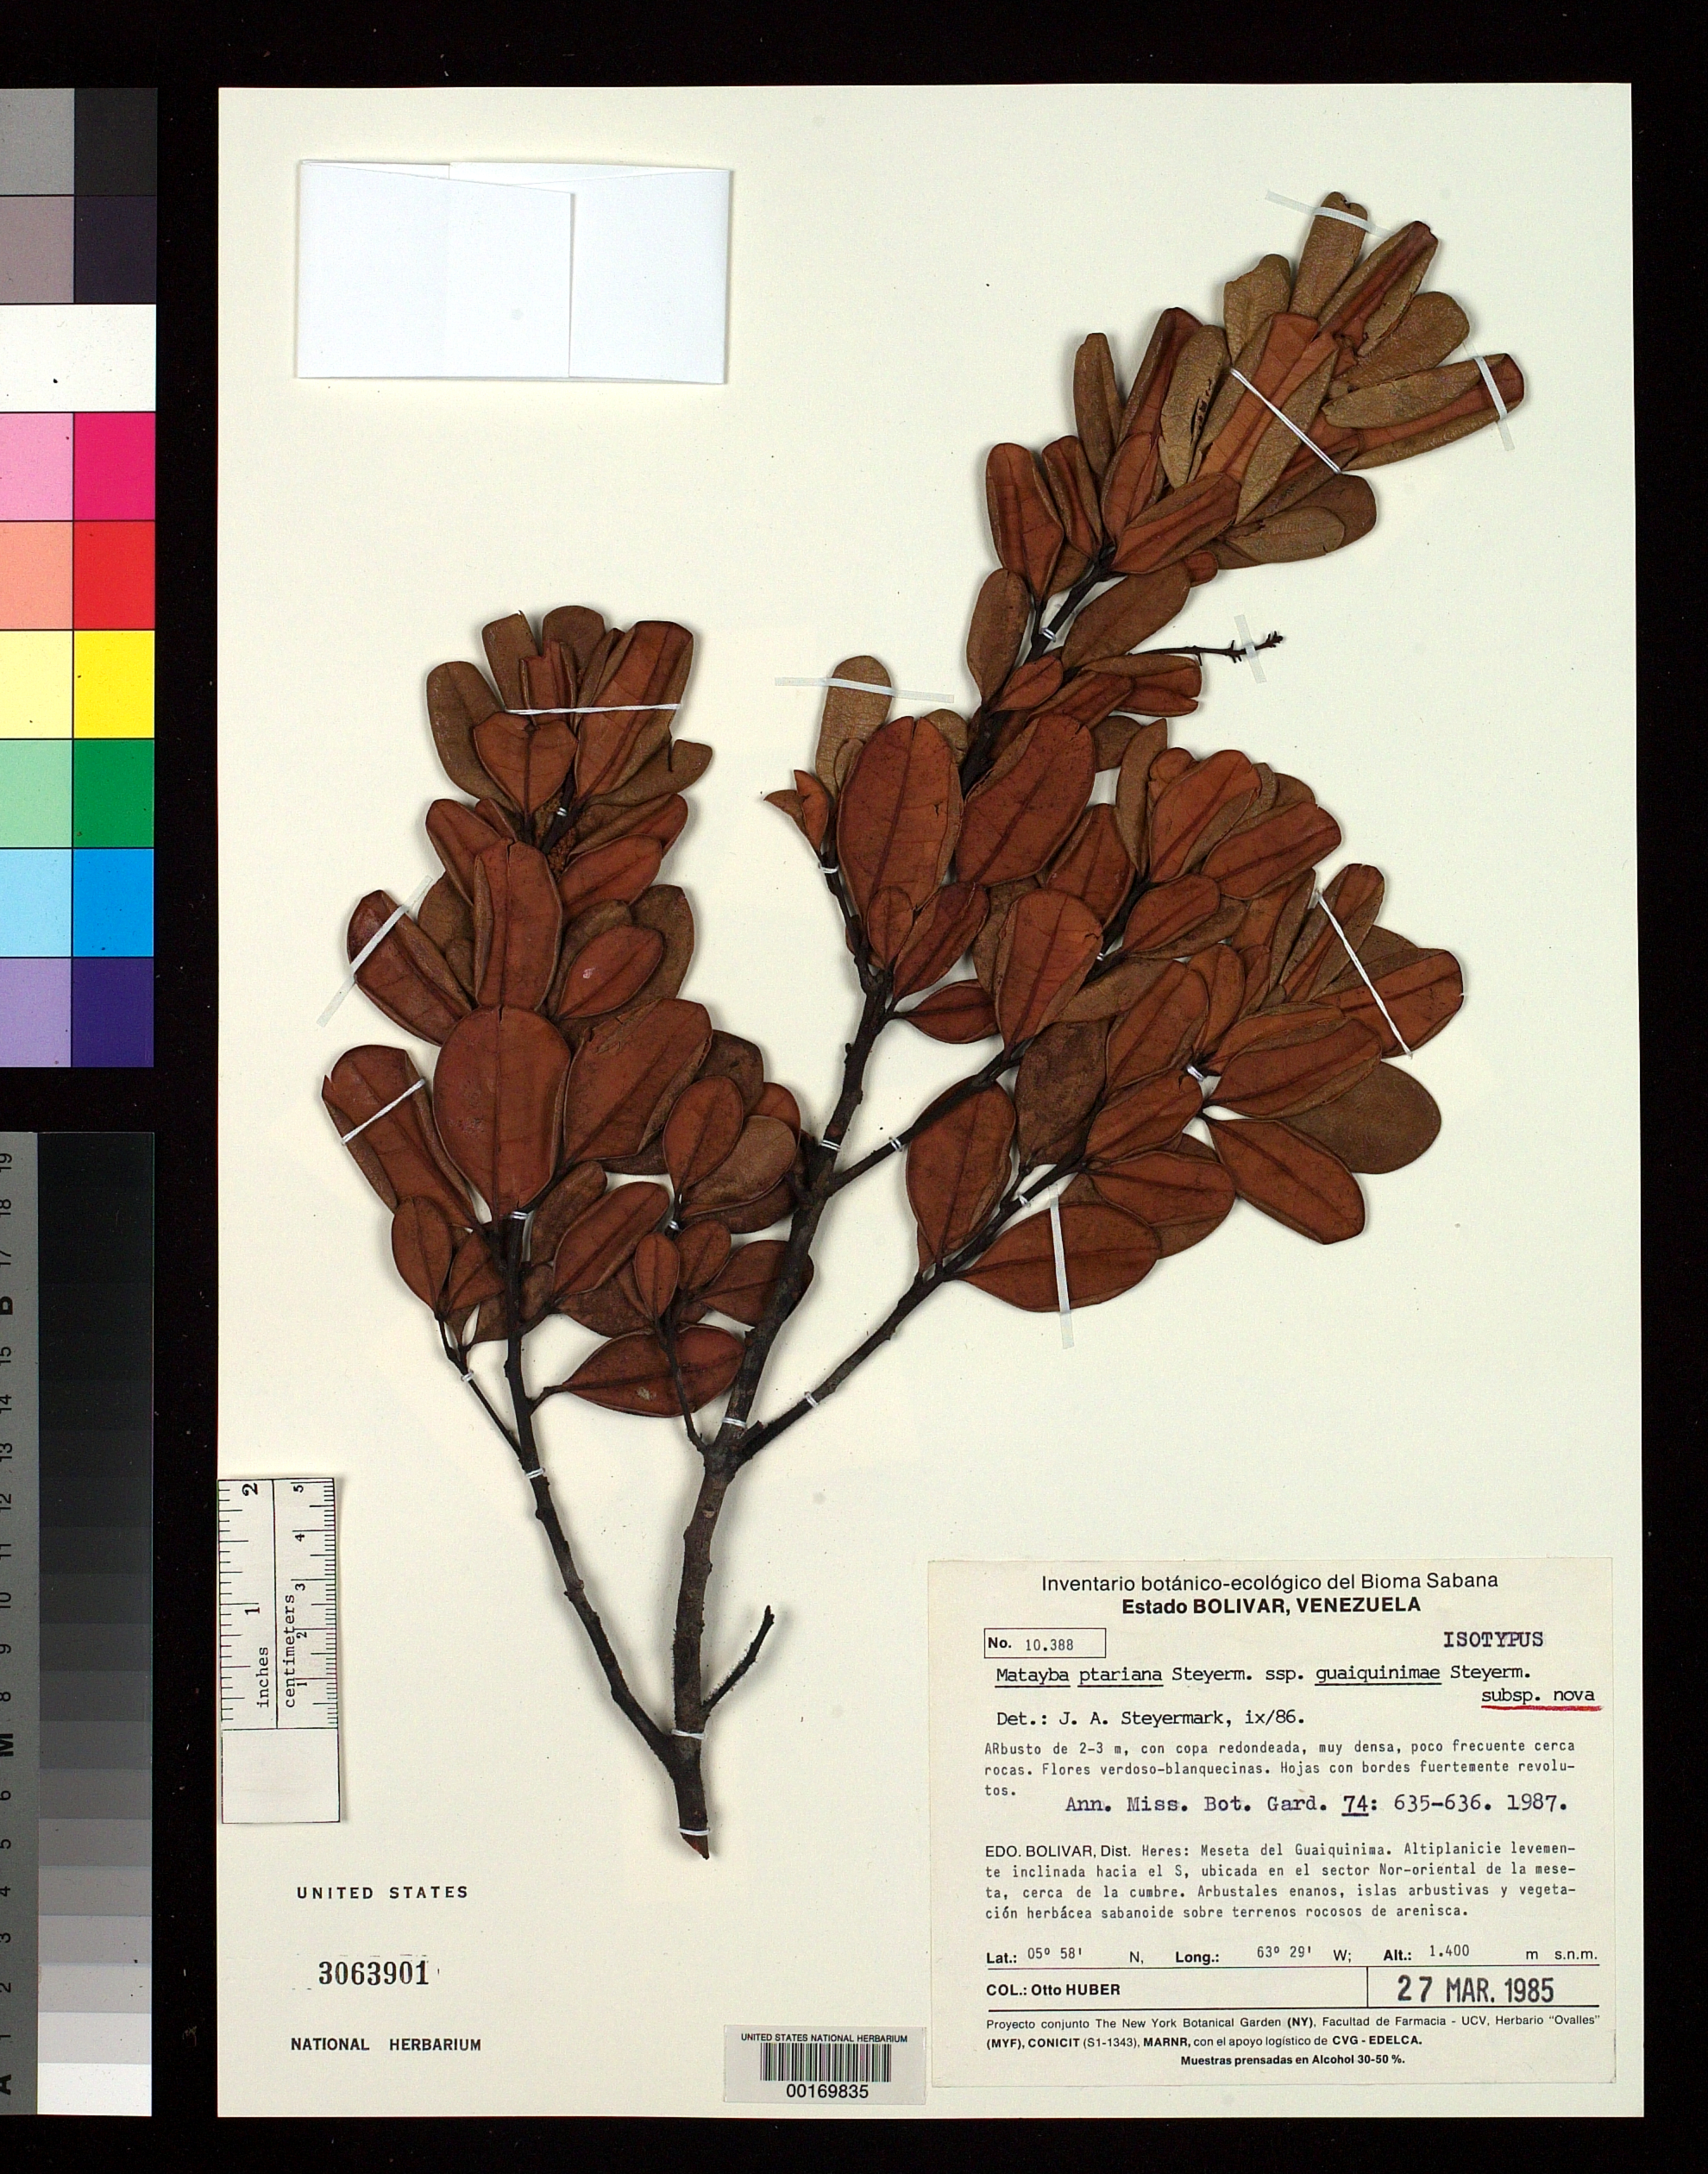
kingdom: Plantae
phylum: Tracheophyta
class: Magnoliopsida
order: Sapindales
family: Sapindaceae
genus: Matayba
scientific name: Matayba ptariana subsp. guaiquinimae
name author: Steyerm.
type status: Isotype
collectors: O. Huber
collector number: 10388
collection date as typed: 27 Mar 1985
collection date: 1985-03-27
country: Venezuela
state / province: Bolivar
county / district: Heres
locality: Meseta de Guaiquinima, Altiplancie Levemente inclinada Hacia El S, Ubicada en El Nor-oriental del La Meseta, cerca de la Cumbre.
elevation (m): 1400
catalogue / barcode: US 3063901